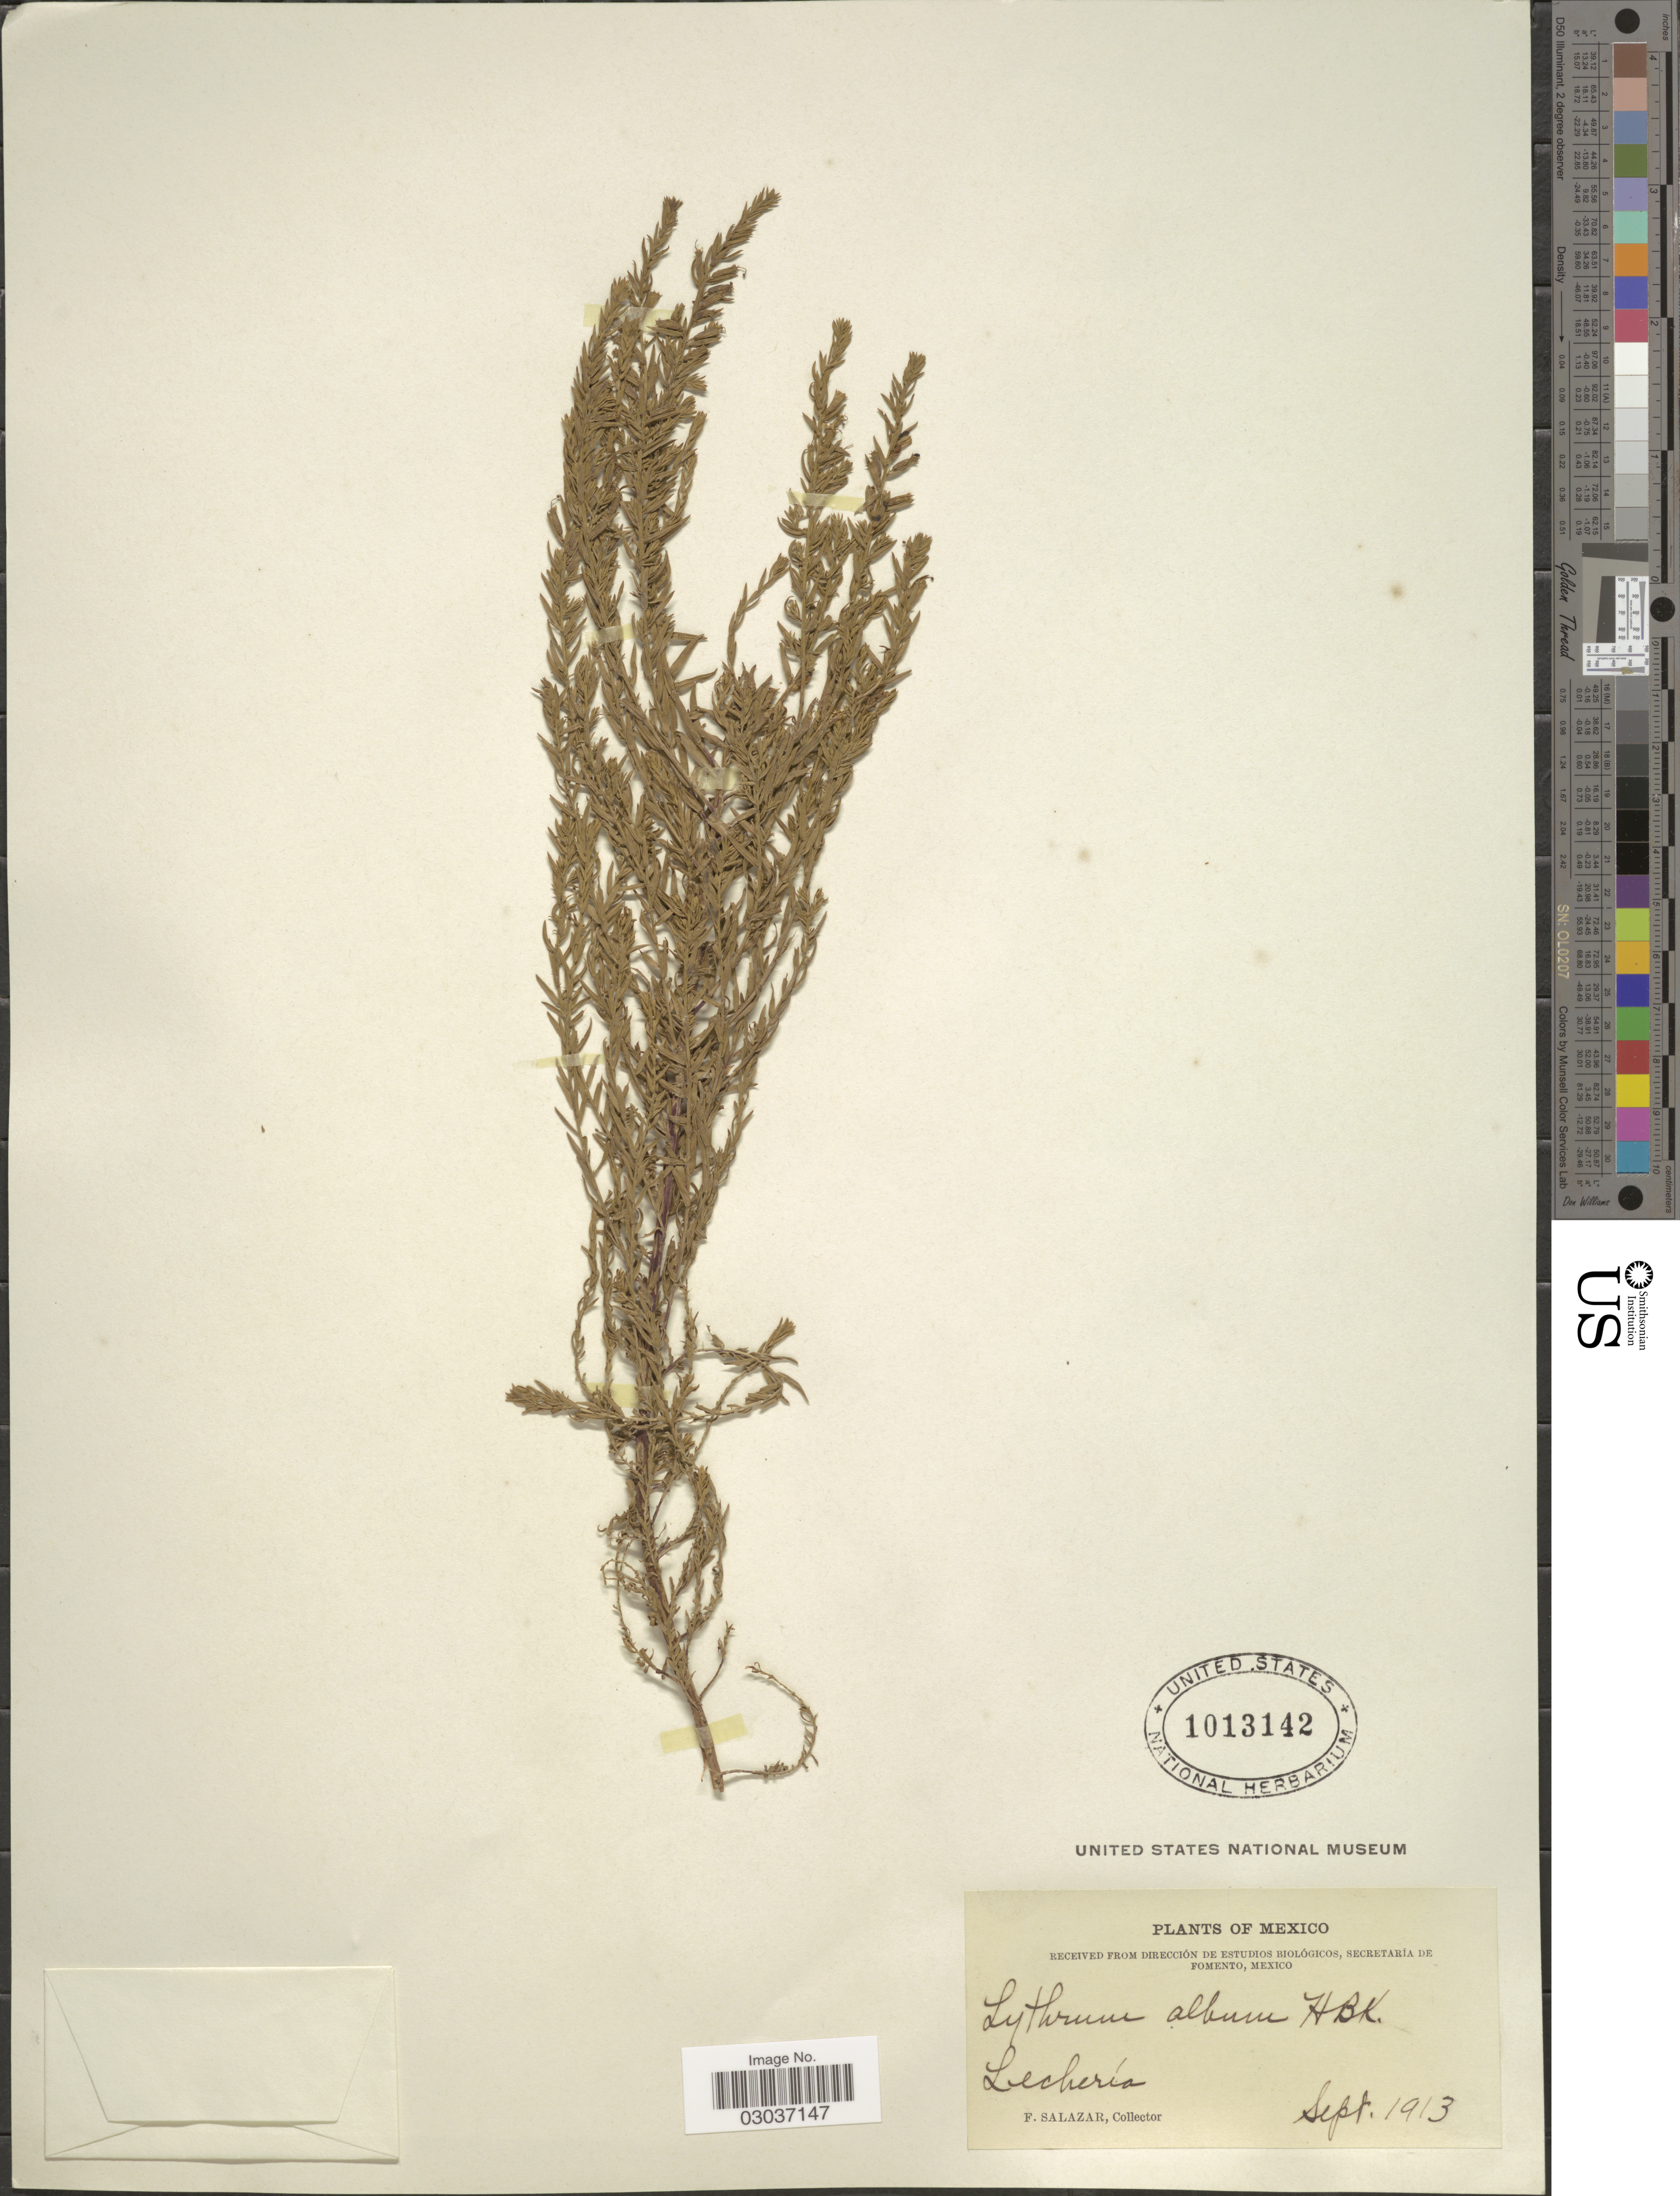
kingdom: Plantae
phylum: Tracheophyta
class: Magnoliopsida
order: Myrtales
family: Lythraceae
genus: Lythrum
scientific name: Lythrum album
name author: Kunth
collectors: F. Salazar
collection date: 1913-09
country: Mexico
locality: Lechería.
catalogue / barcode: US 1013142